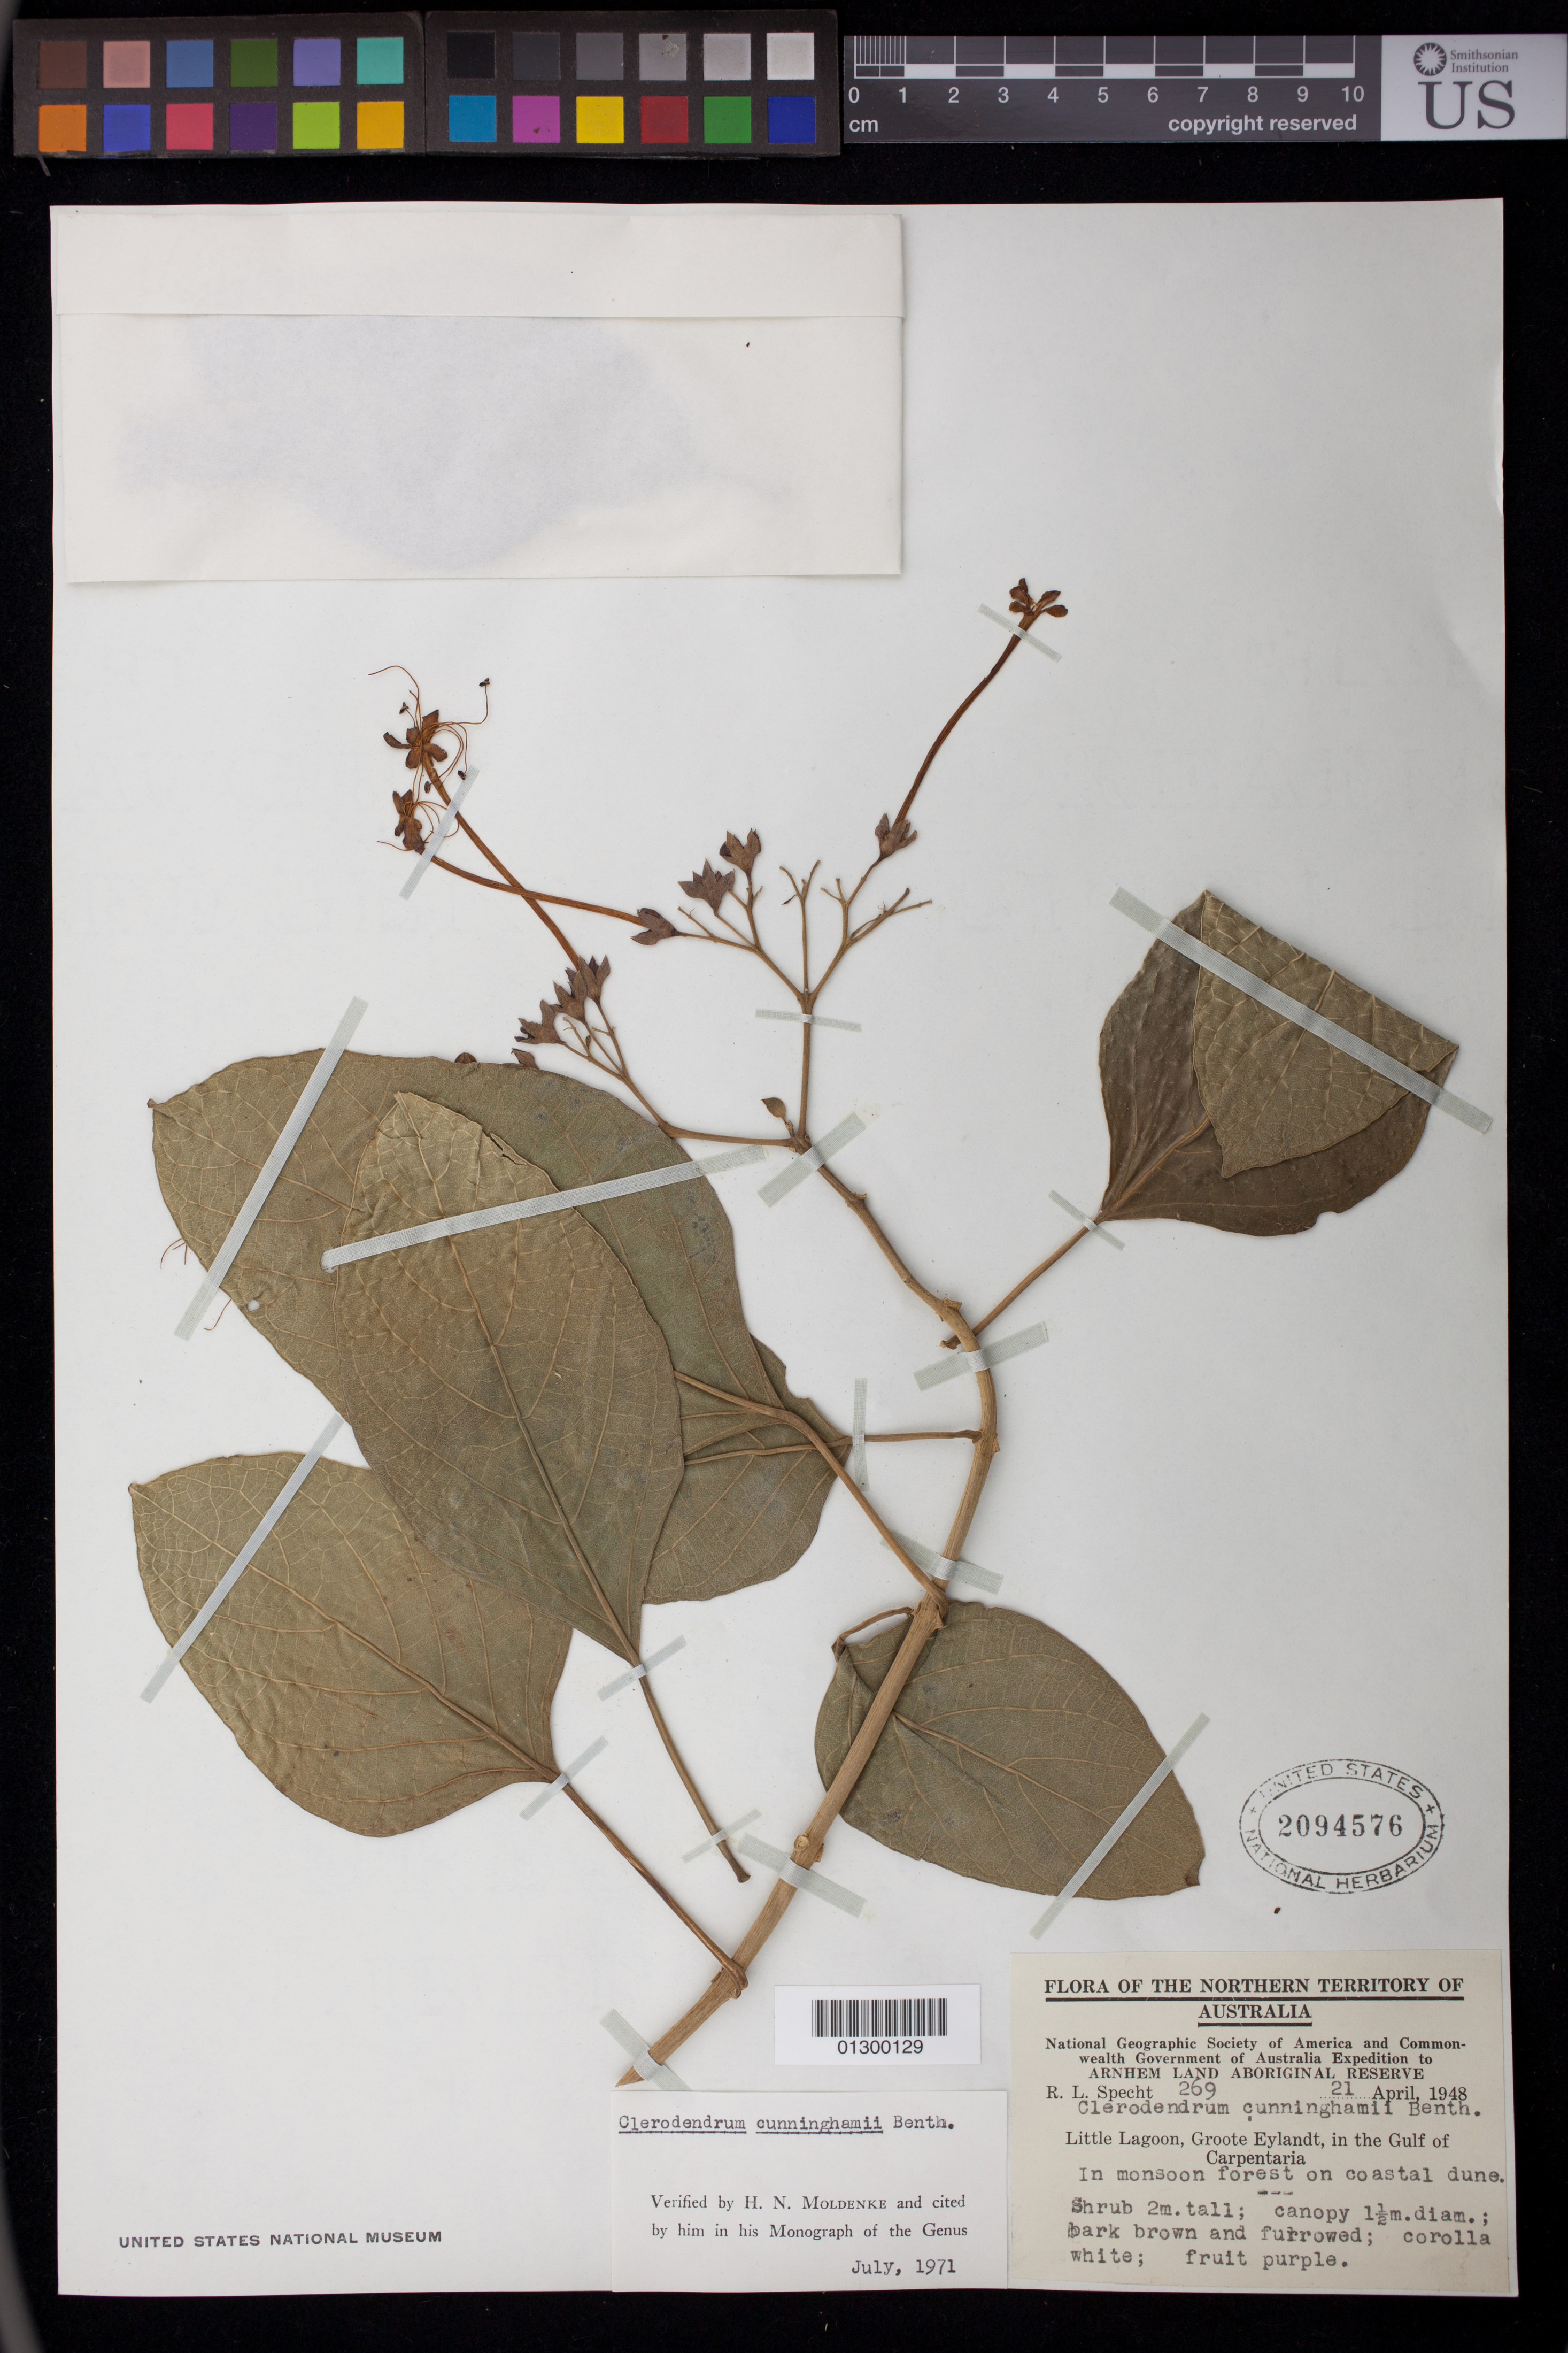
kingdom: Plantae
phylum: Tracheophyta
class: Magnoliopsida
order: Lamiales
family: Lamiaceae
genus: Clerodendrum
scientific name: Clerodendrum cunninghamii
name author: Benth.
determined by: Moldenke, H. N.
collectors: R. L. Specht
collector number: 269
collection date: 1948-04-21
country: Australia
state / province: Northern Territory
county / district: East Arnhem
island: Groote Eylandt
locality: Little Lagoon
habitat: In monsoon forest on caostal dune.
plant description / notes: Shrub 2 m. tall; canopy 1.5 m diam.; bark rbown and furrowed; corolla white; fruit purple.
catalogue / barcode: US 2094576